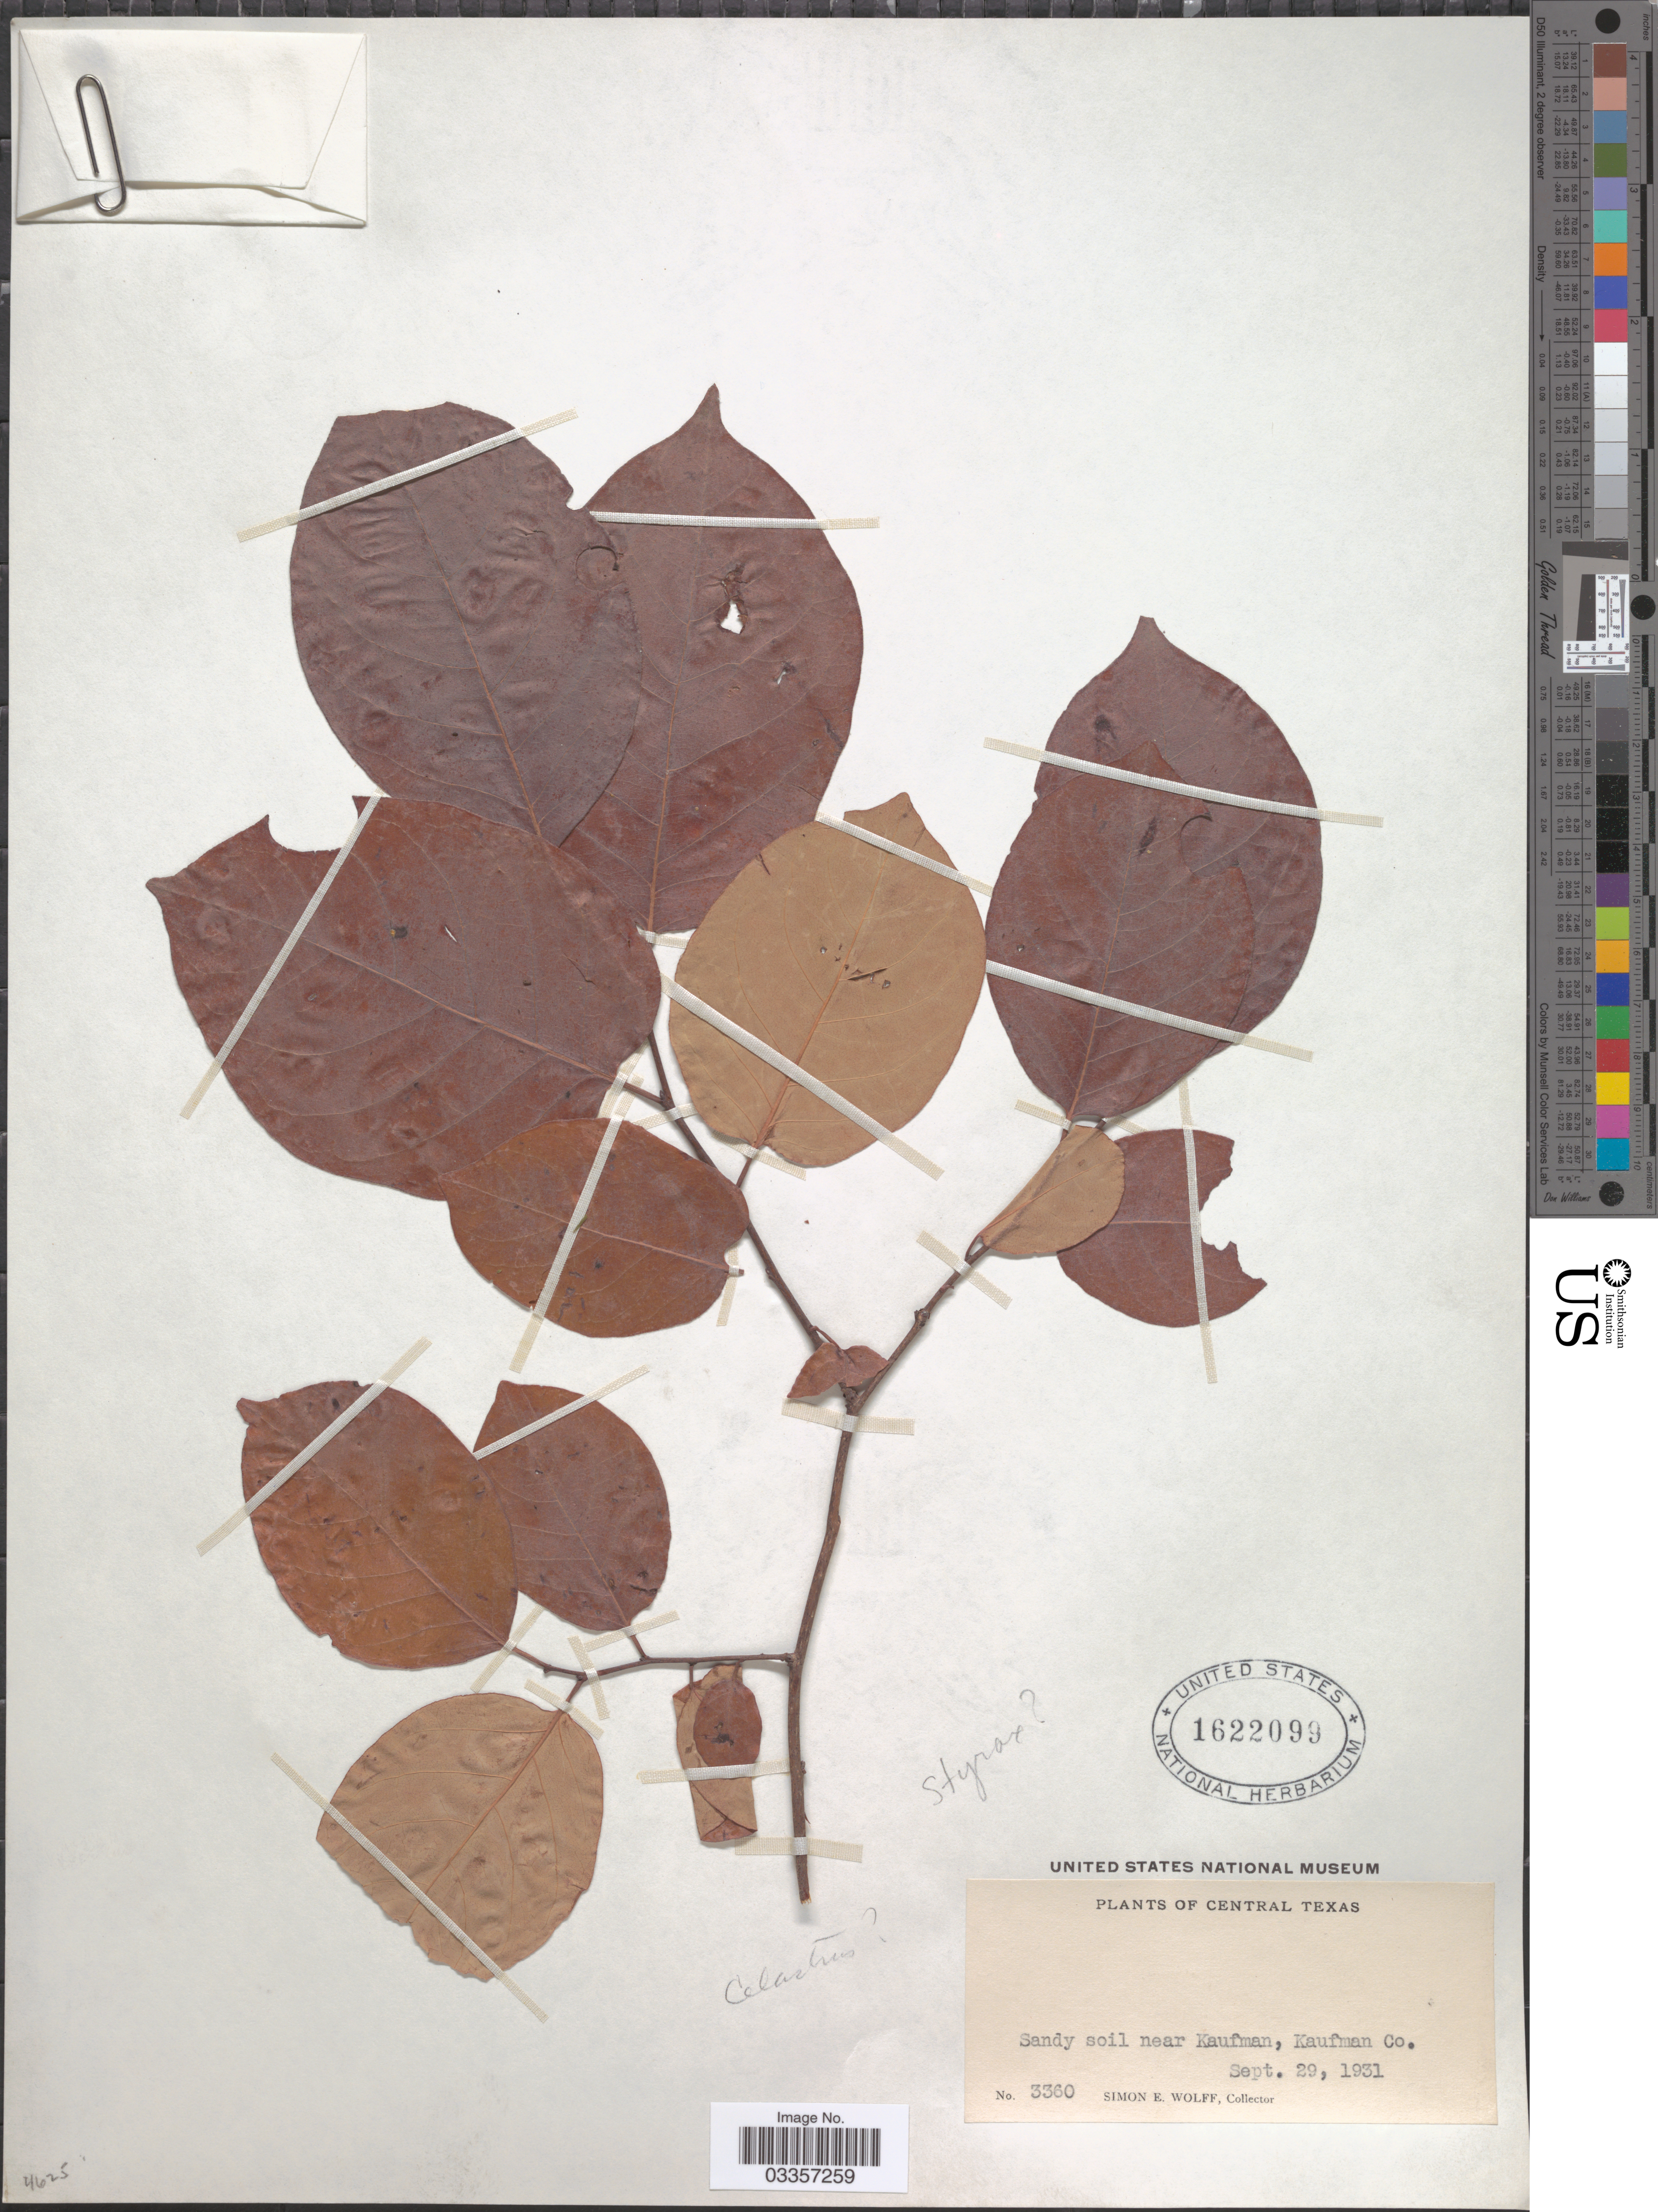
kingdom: Plantae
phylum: Tracheophyta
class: Magnoliopsida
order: Celastrales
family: Celastraceae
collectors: S. E. Wolff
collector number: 3360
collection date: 1931-09-29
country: United States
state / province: Texas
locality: Central Texas. Sandy soil near Kaufman, Kaufman Co.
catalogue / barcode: US 1622099